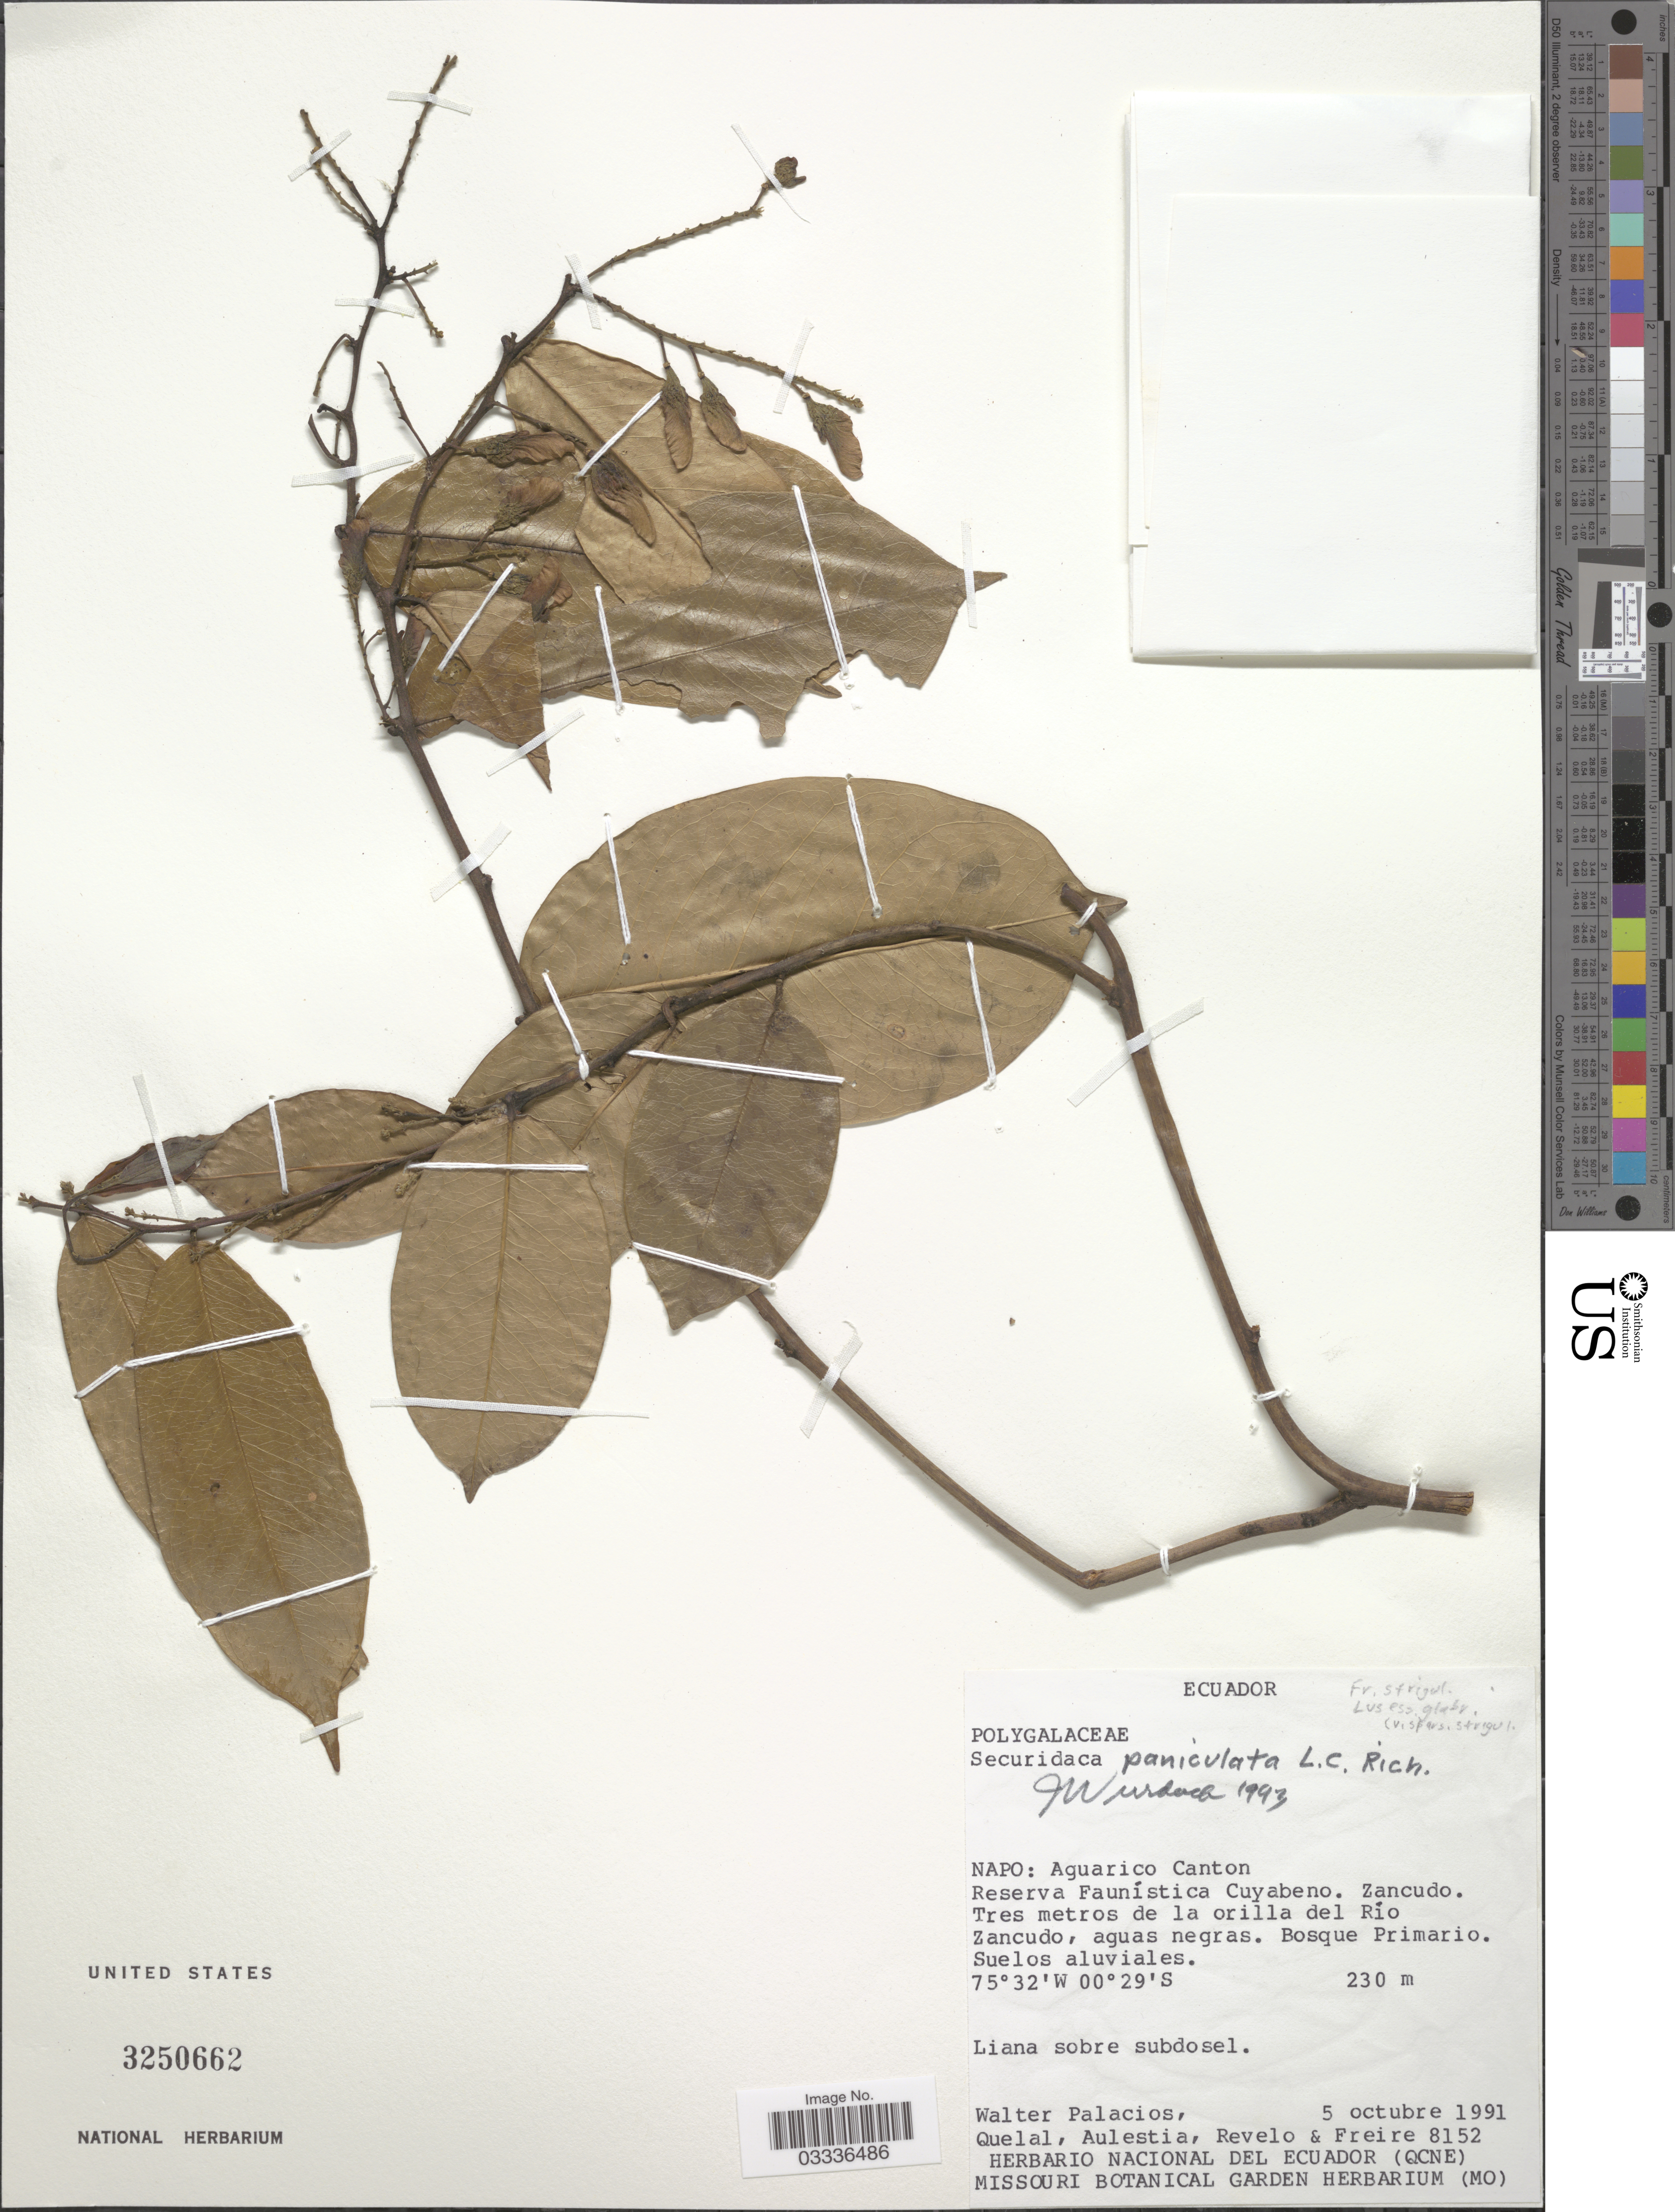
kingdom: Plantae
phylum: Tracheophyta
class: Magnoliopsida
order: Fabales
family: Polygalaceae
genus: Securidaca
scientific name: Securidaca paniculata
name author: Rich.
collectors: W. Palacios, Quelal, -. Aulestia, -. Revelo & -. Freire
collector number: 8152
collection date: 1991-10-05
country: Ecuador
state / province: Napo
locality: Aguarico Canton. Reserva Faunística Cuyabeno. Zancudo. Tres metros de la orilla del Río Zancudo.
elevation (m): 230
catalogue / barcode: US 3250662